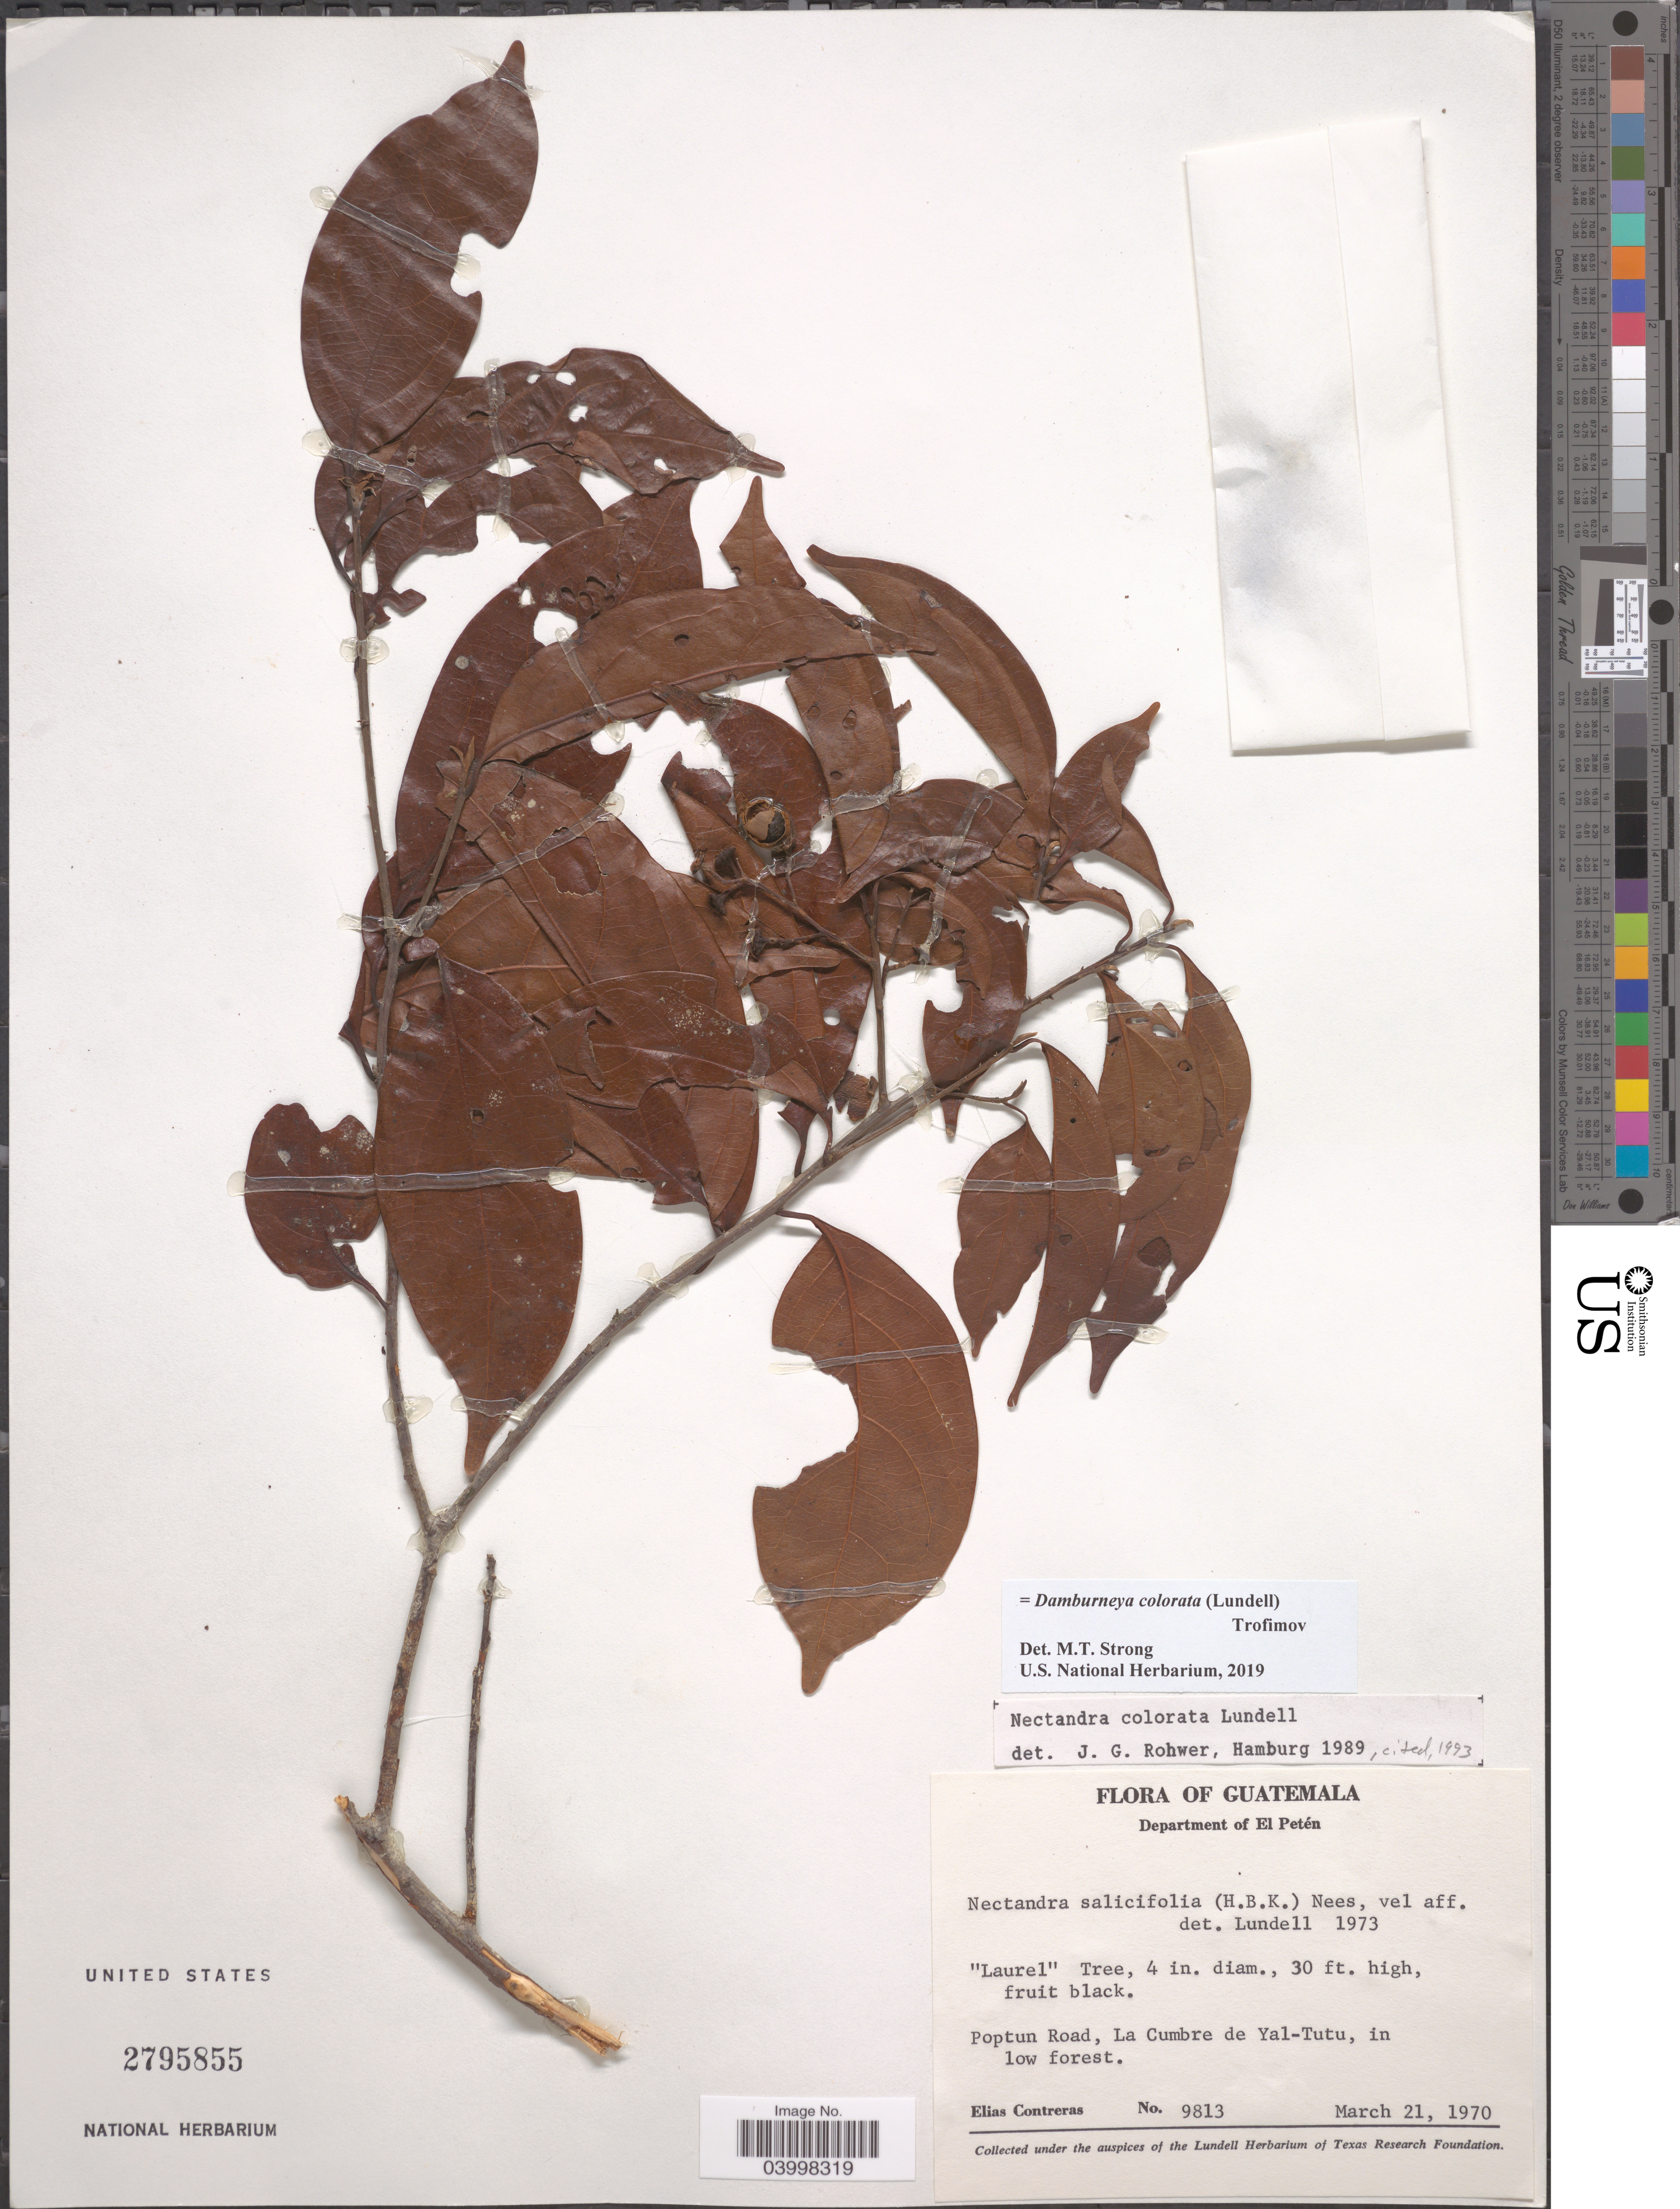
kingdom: Plantae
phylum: Tracheophyta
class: Magnoliopsida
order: Laurales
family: Lauraceae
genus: Damburneya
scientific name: Damburneya colorata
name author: (Lundell) Trofimov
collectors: E. Contreras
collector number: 9813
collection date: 1970-03-21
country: Guatemala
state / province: El Peten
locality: Department of El Petén. Poptun Road, La Cumbre de Yal-Tutu.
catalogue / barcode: US 2795855